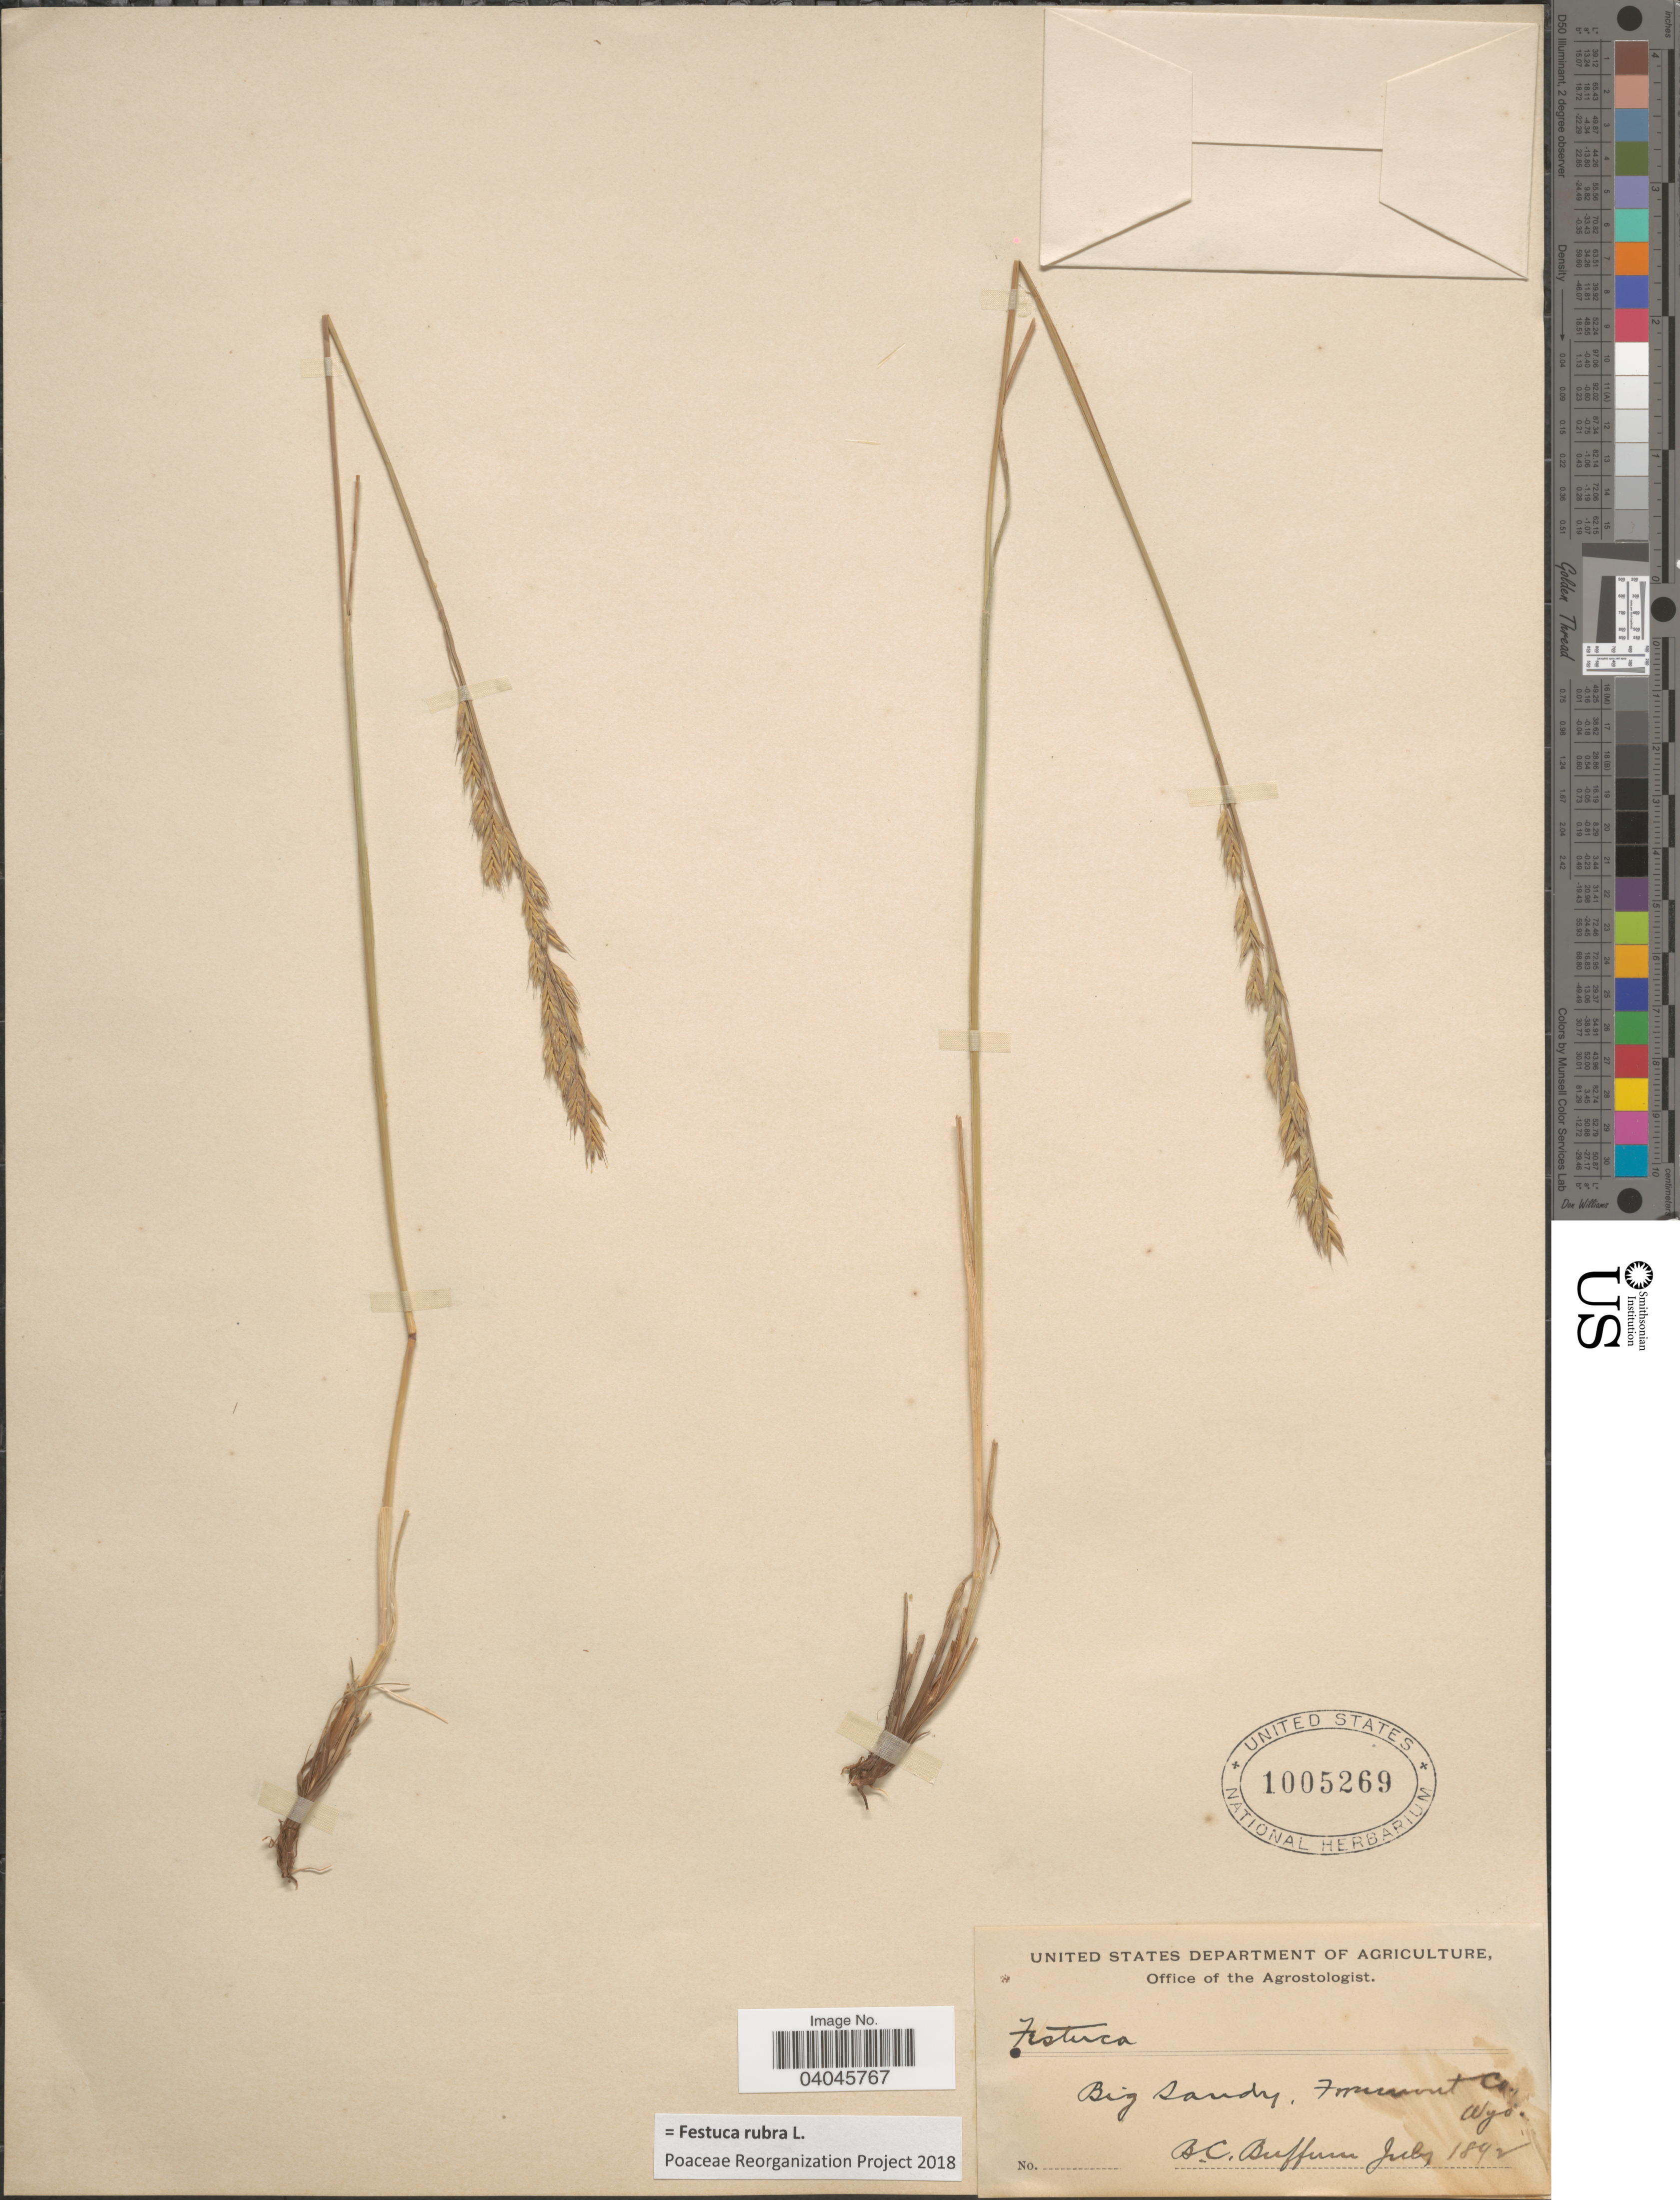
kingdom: Plantae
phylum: Tracheophyta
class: Liliopsida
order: Poales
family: Poaceae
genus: Festuca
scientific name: Festuca rubra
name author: L.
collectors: B. Buffum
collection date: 1892-07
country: United States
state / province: Wyoming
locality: Big Sandy. Fremont Co.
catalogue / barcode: US 1005269